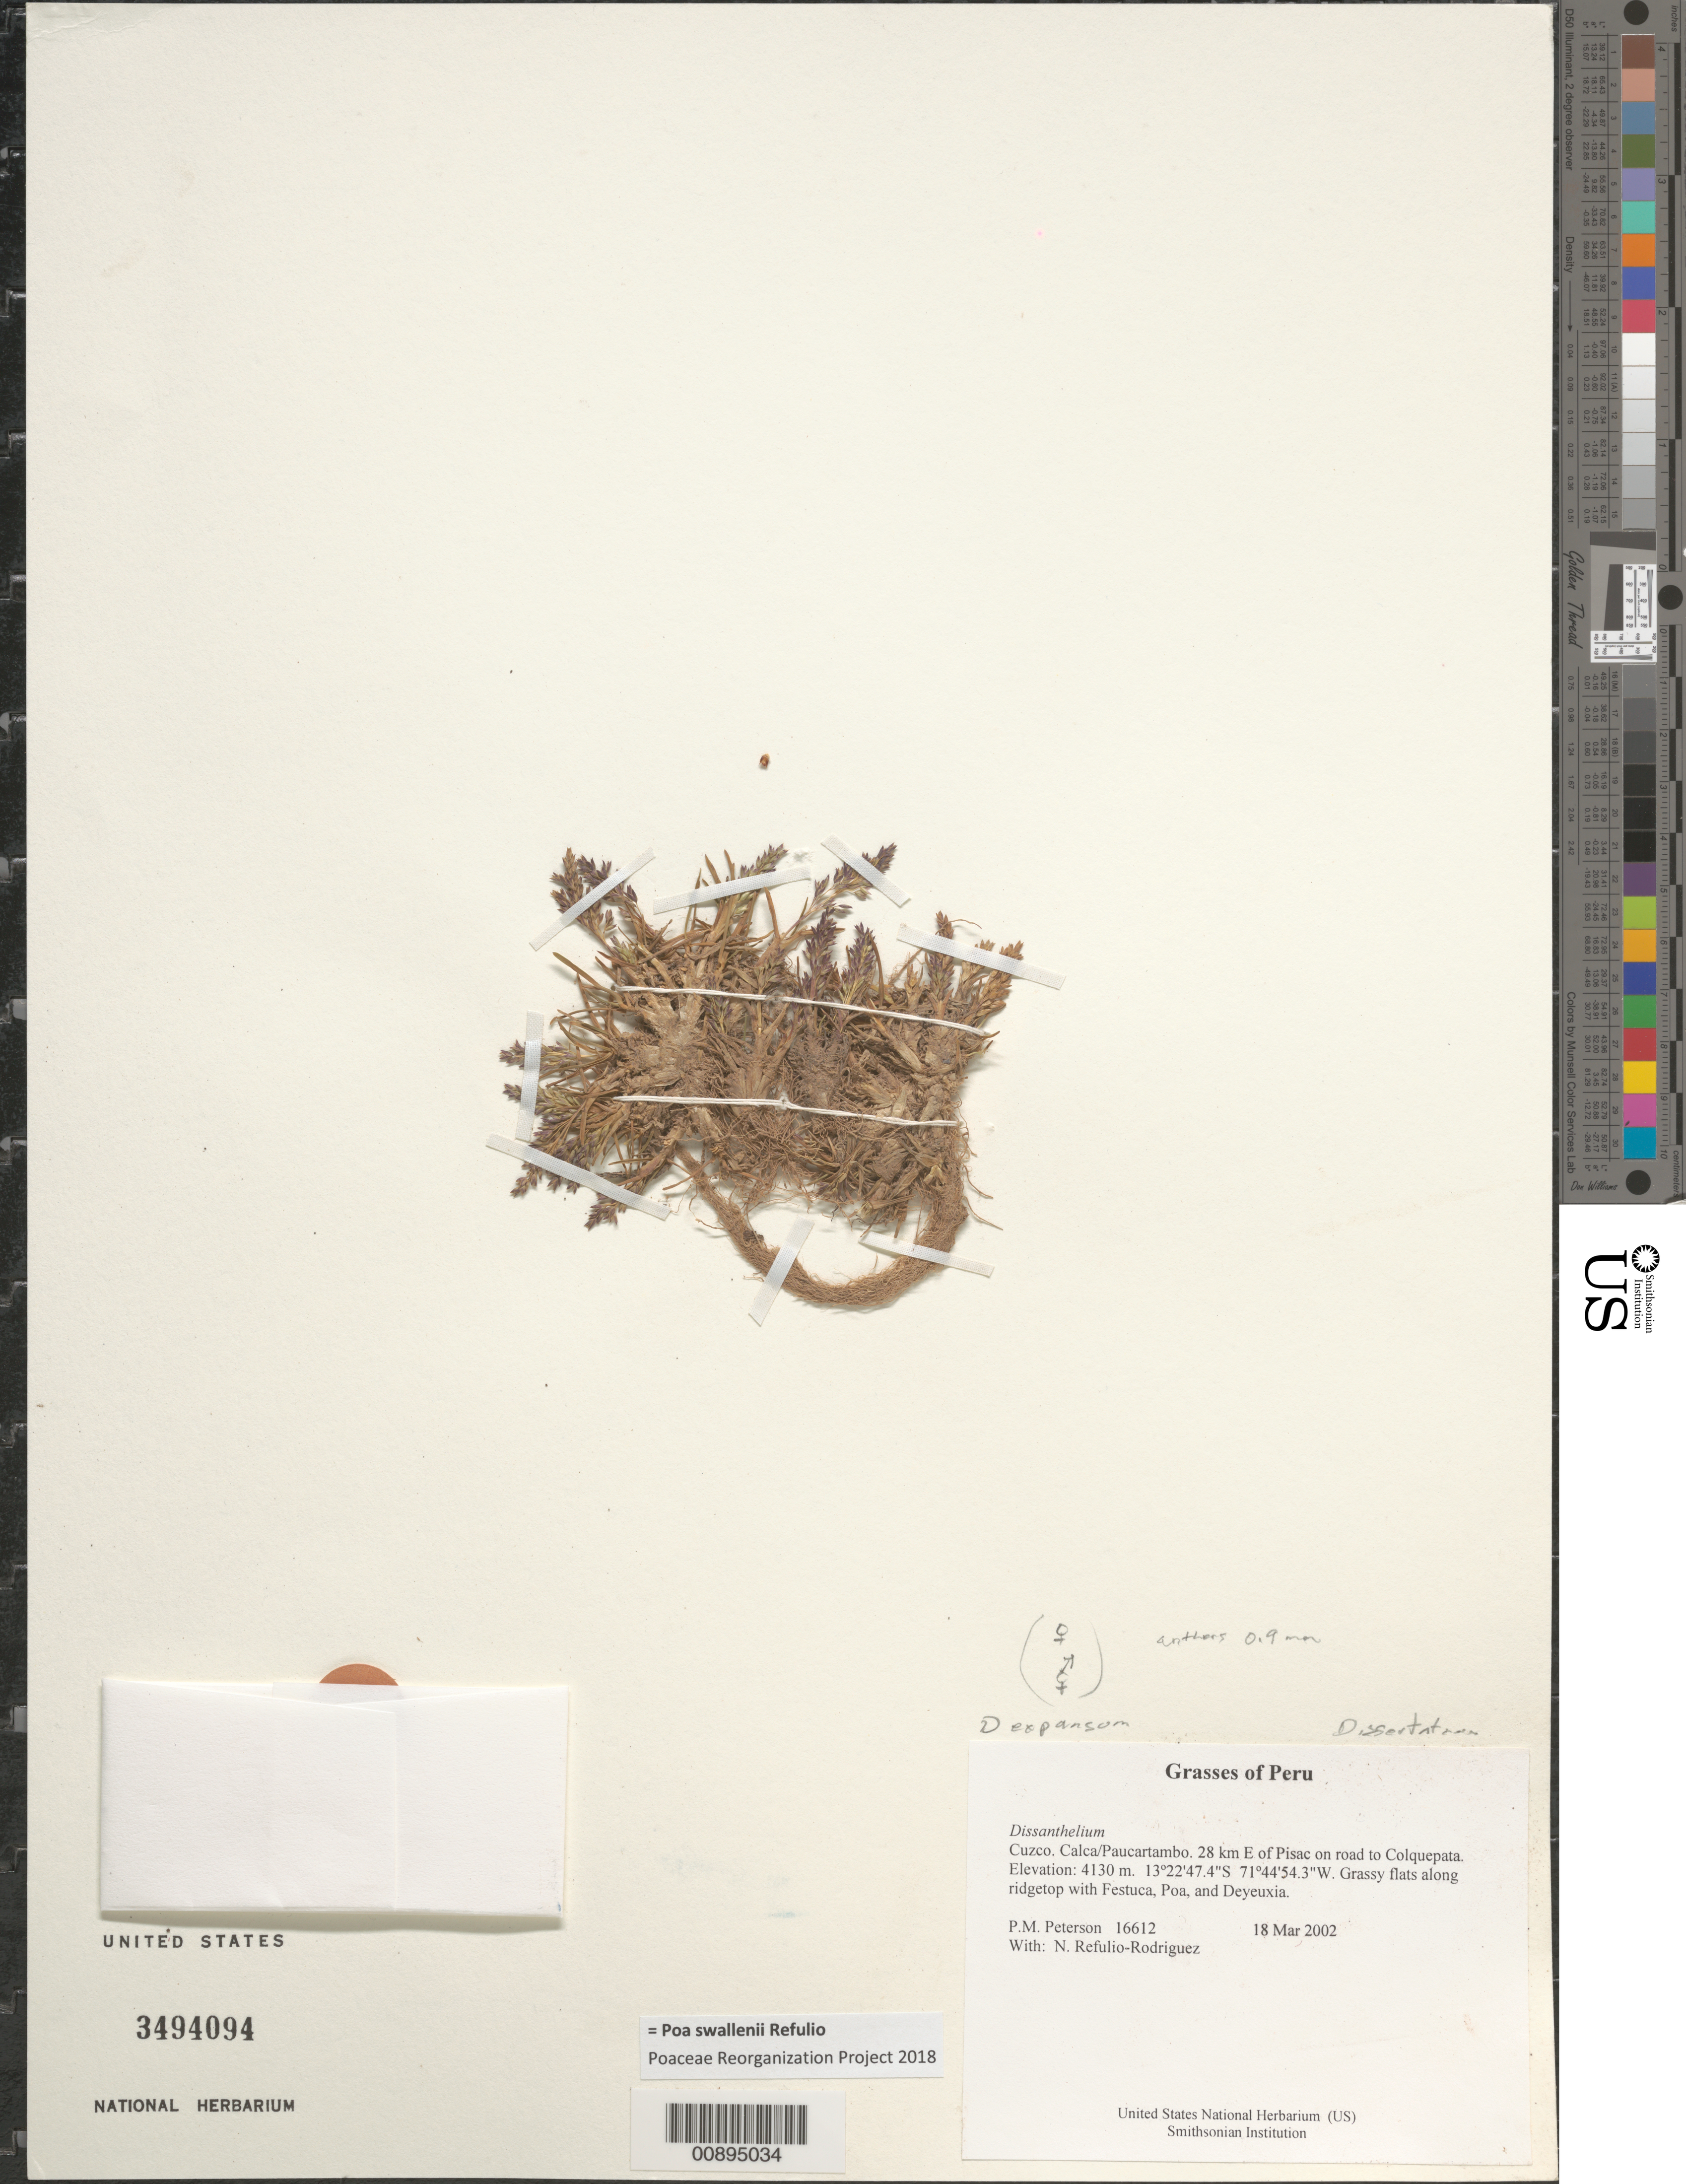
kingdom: Plantae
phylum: Tracheophyta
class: Liliopsida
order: Poales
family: Poaceae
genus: Poa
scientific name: Poa swallenii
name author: Refulio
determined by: Poaceae Reorganization Project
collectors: P. M. Peterson & N. Refulio-Rodríguez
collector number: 16612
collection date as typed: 18 Mar 2002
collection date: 2002-03-18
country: Peru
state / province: Cusco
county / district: Calca/Paucartambo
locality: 28 km E of Pisac on road to Colquepata.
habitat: Grassy flats along ridgetop with ~Festuca, Poa, and Deyeuxia~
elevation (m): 4130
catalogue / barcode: US 3494094